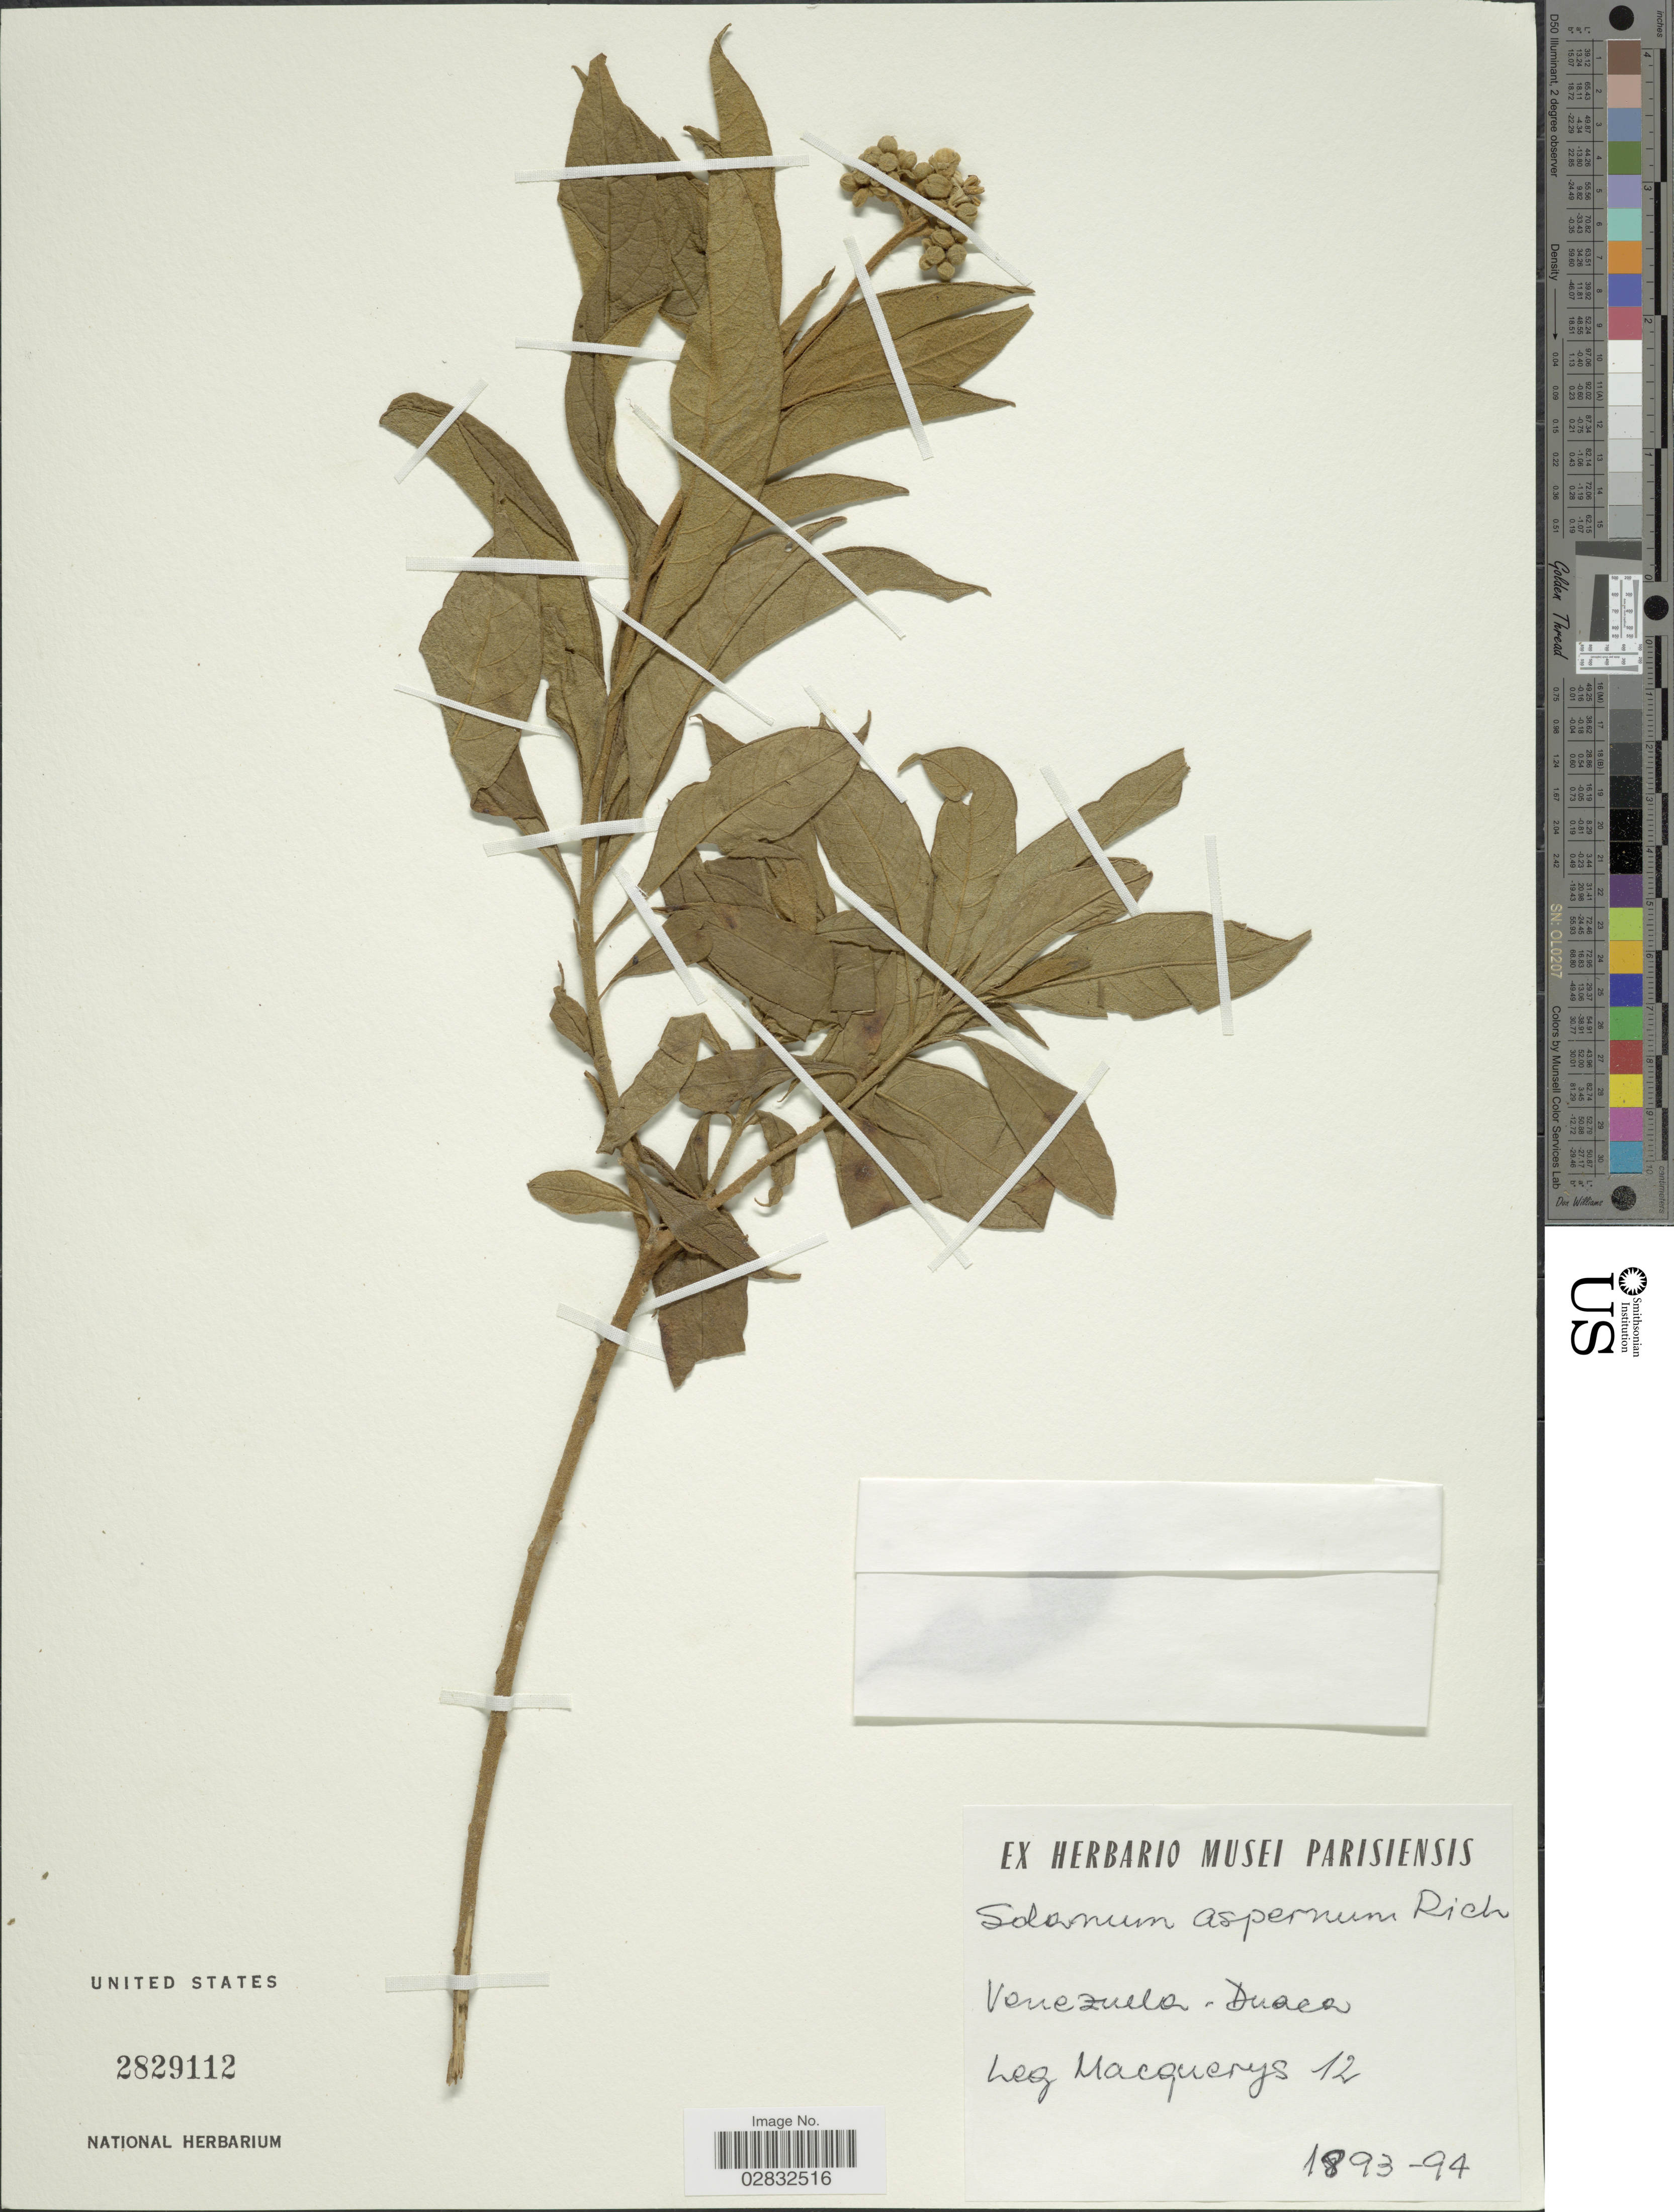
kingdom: Plantae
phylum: Tracheophyta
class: Magnoliopsida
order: Solanales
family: Solanaceae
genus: Solanum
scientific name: Solanum asperum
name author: Rich.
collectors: A. Mocquerys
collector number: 12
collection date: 1893/1894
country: Venezuela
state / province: Lara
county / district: Crespo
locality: Duaca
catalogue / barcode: US 2829112